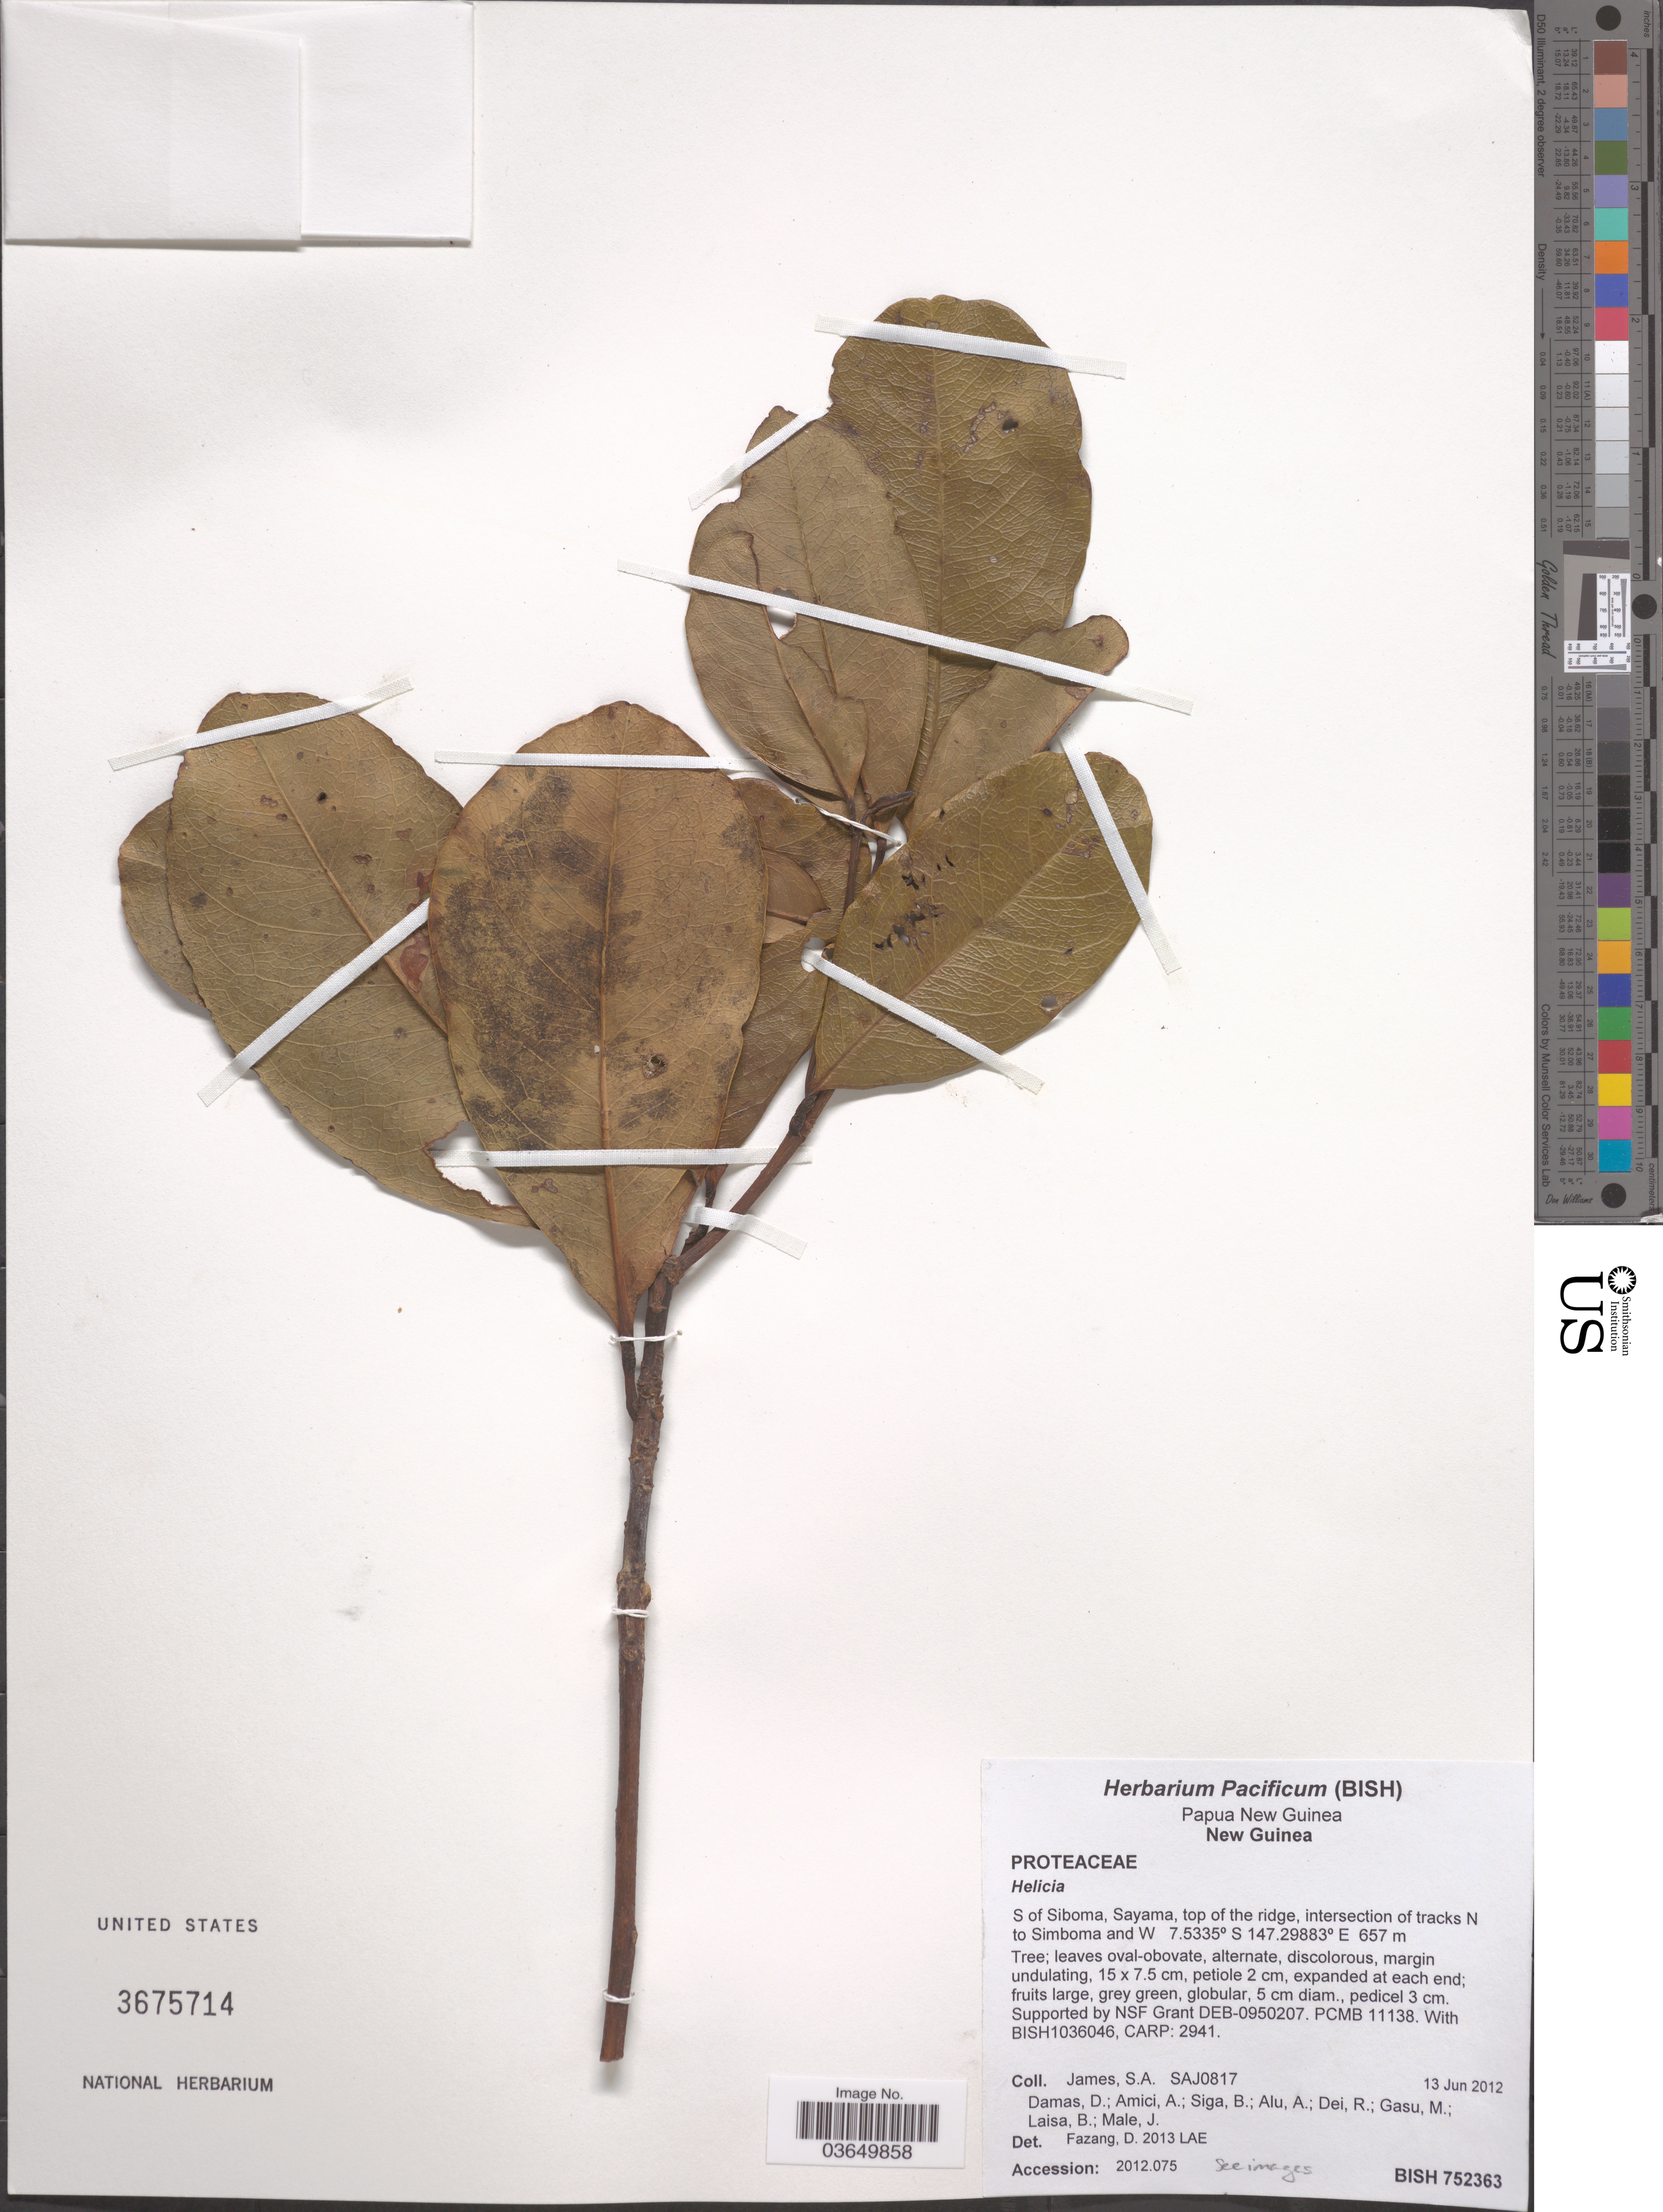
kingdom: Plantae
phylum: Tracheophyta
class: Magnoliopsida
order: Proteales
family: Proteaceae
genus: Helicia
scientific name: Helicia sp.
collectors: S. James, D. Damas, A. Amici, B. Siga & et al.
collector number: SAJ0817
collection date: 2012-06-13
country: Papua New Guinea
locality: New Guinea. S of Siboma, Sayama, top of the ridge. intersection of tracks N to Simboma and W.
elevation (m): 657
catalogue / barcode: US 3675714